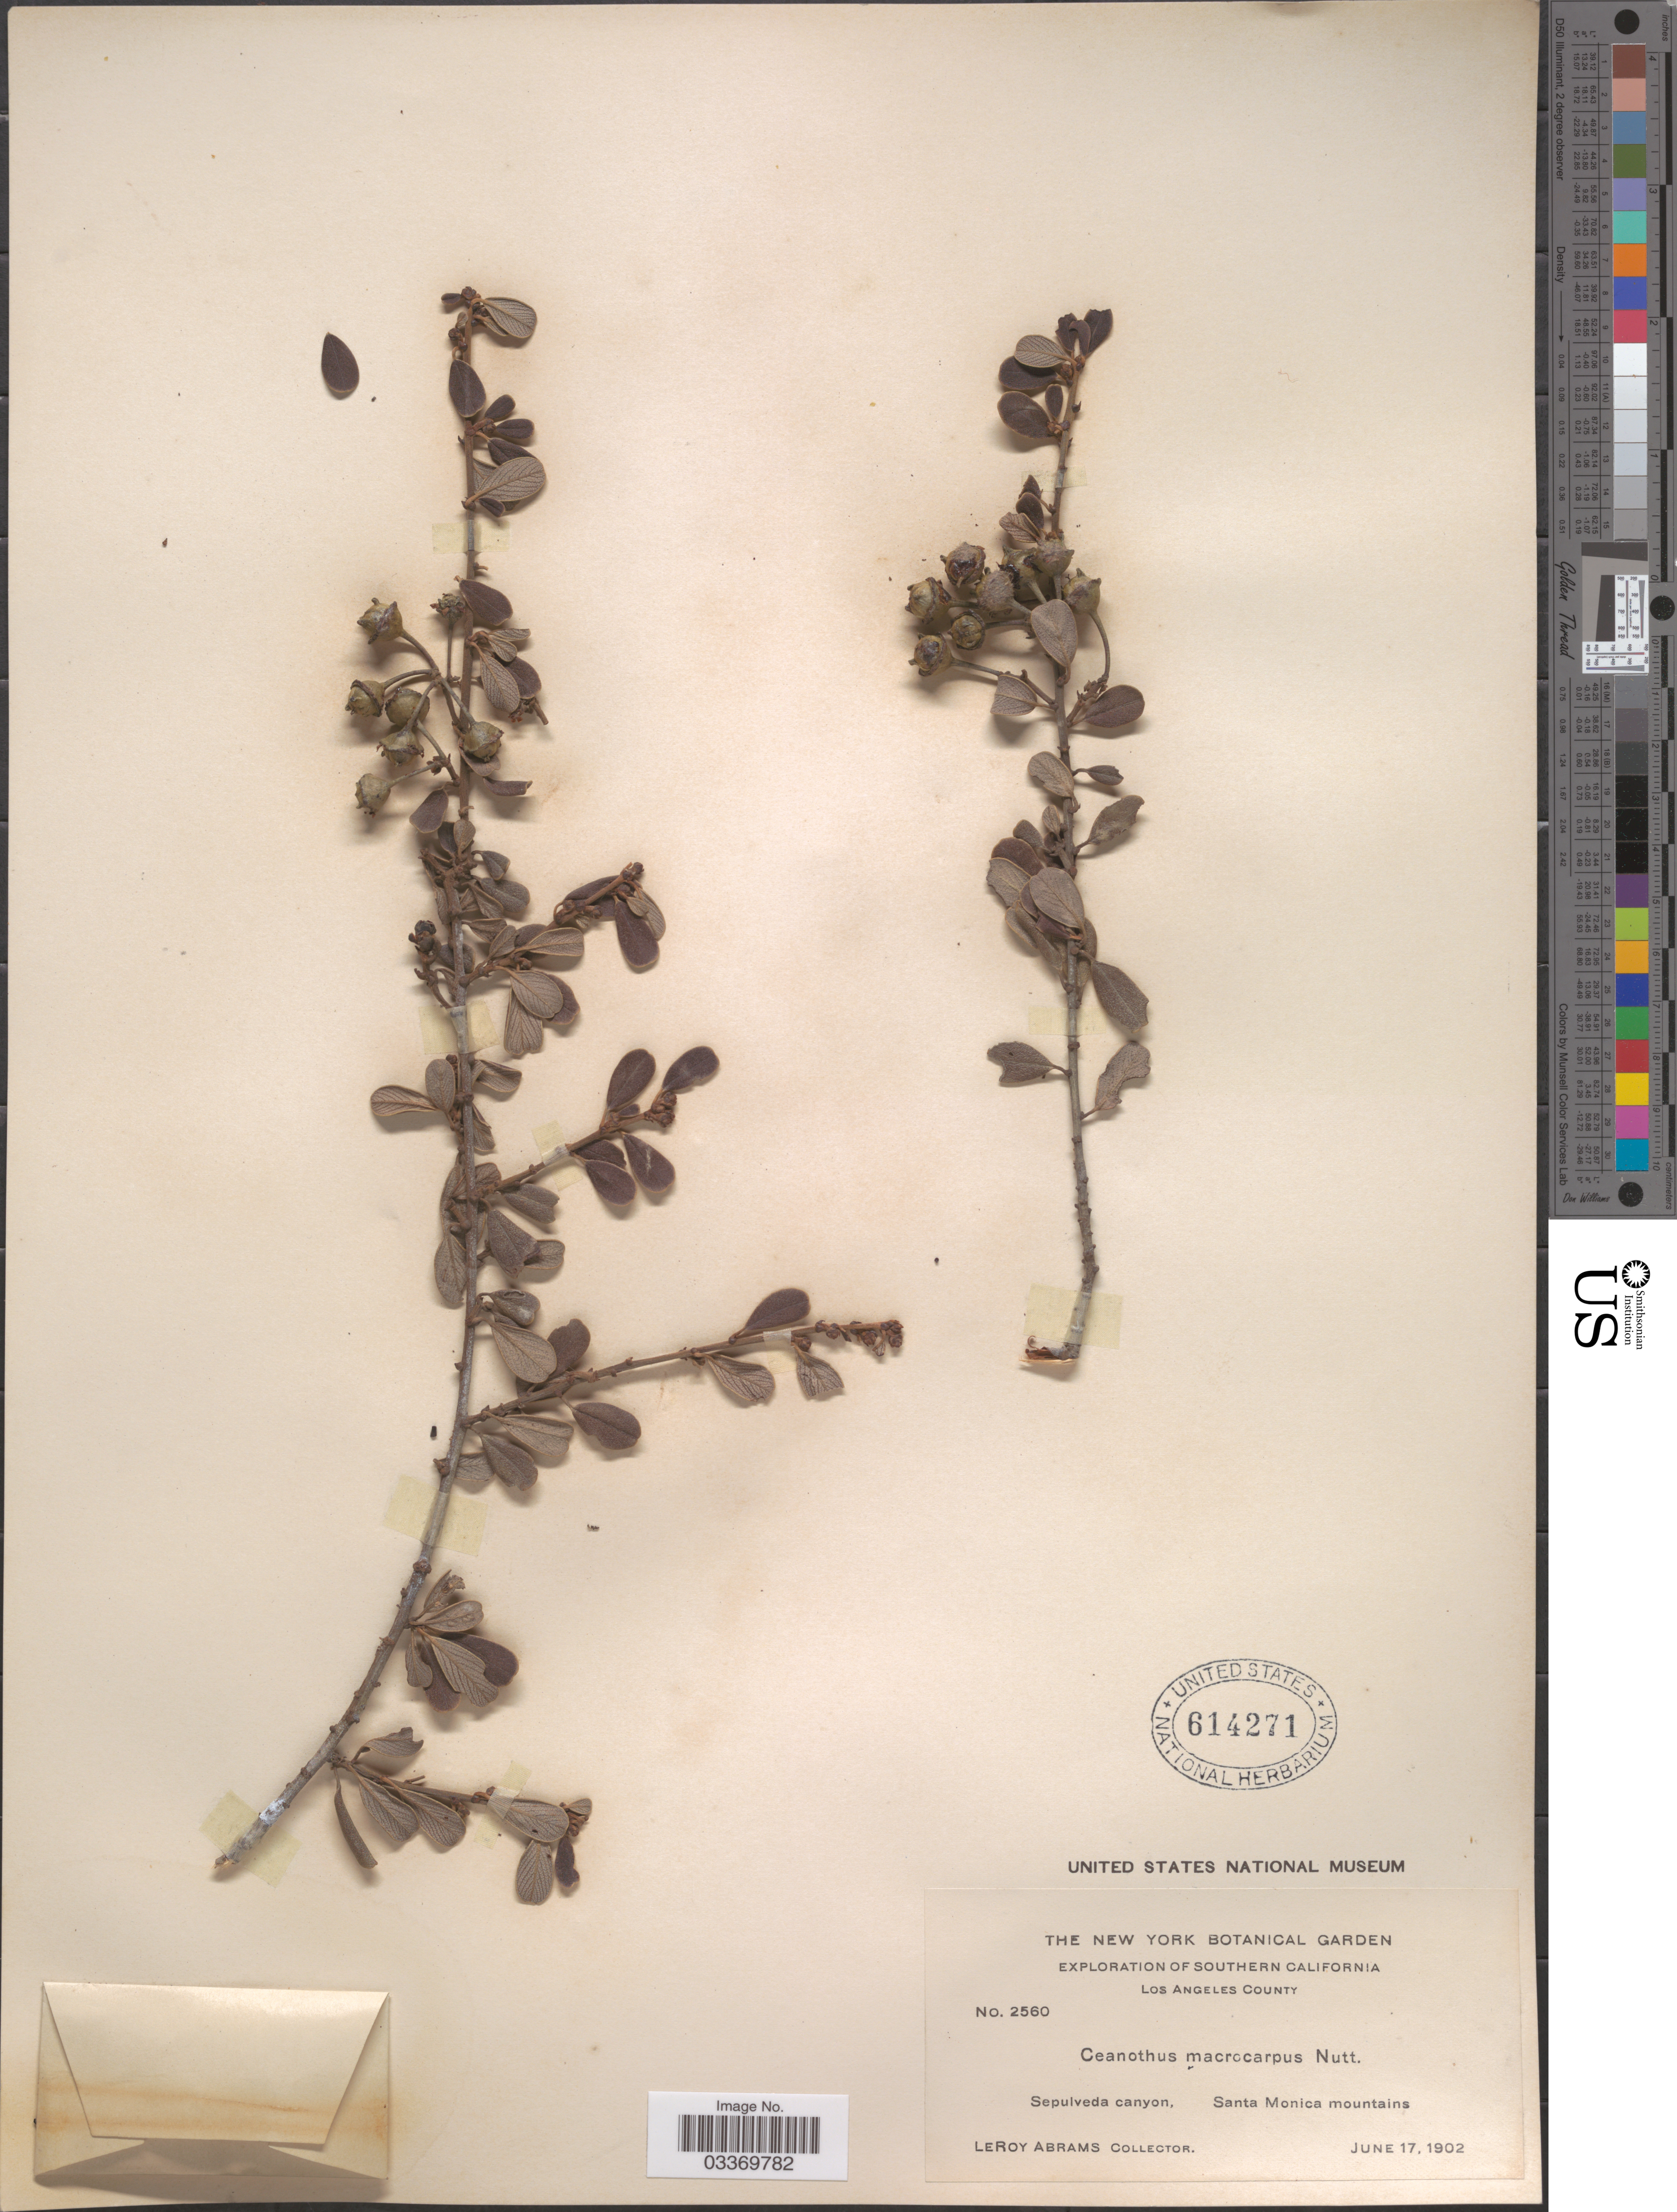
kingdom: Plantae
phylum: Tracheophyta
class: Magnoliopsida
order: Rosales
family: Rhamnaceae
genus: Ceanothus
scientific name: Ceanothus macrocarpus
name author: Cav.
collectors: L. Abrams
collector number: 2560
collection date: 1902-06-17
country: United States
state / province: California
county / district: Los Angeles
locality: Southern California. Los Angeles County. Sepulveda Canyon, Santa Monica mountains.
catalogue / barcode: US 614271